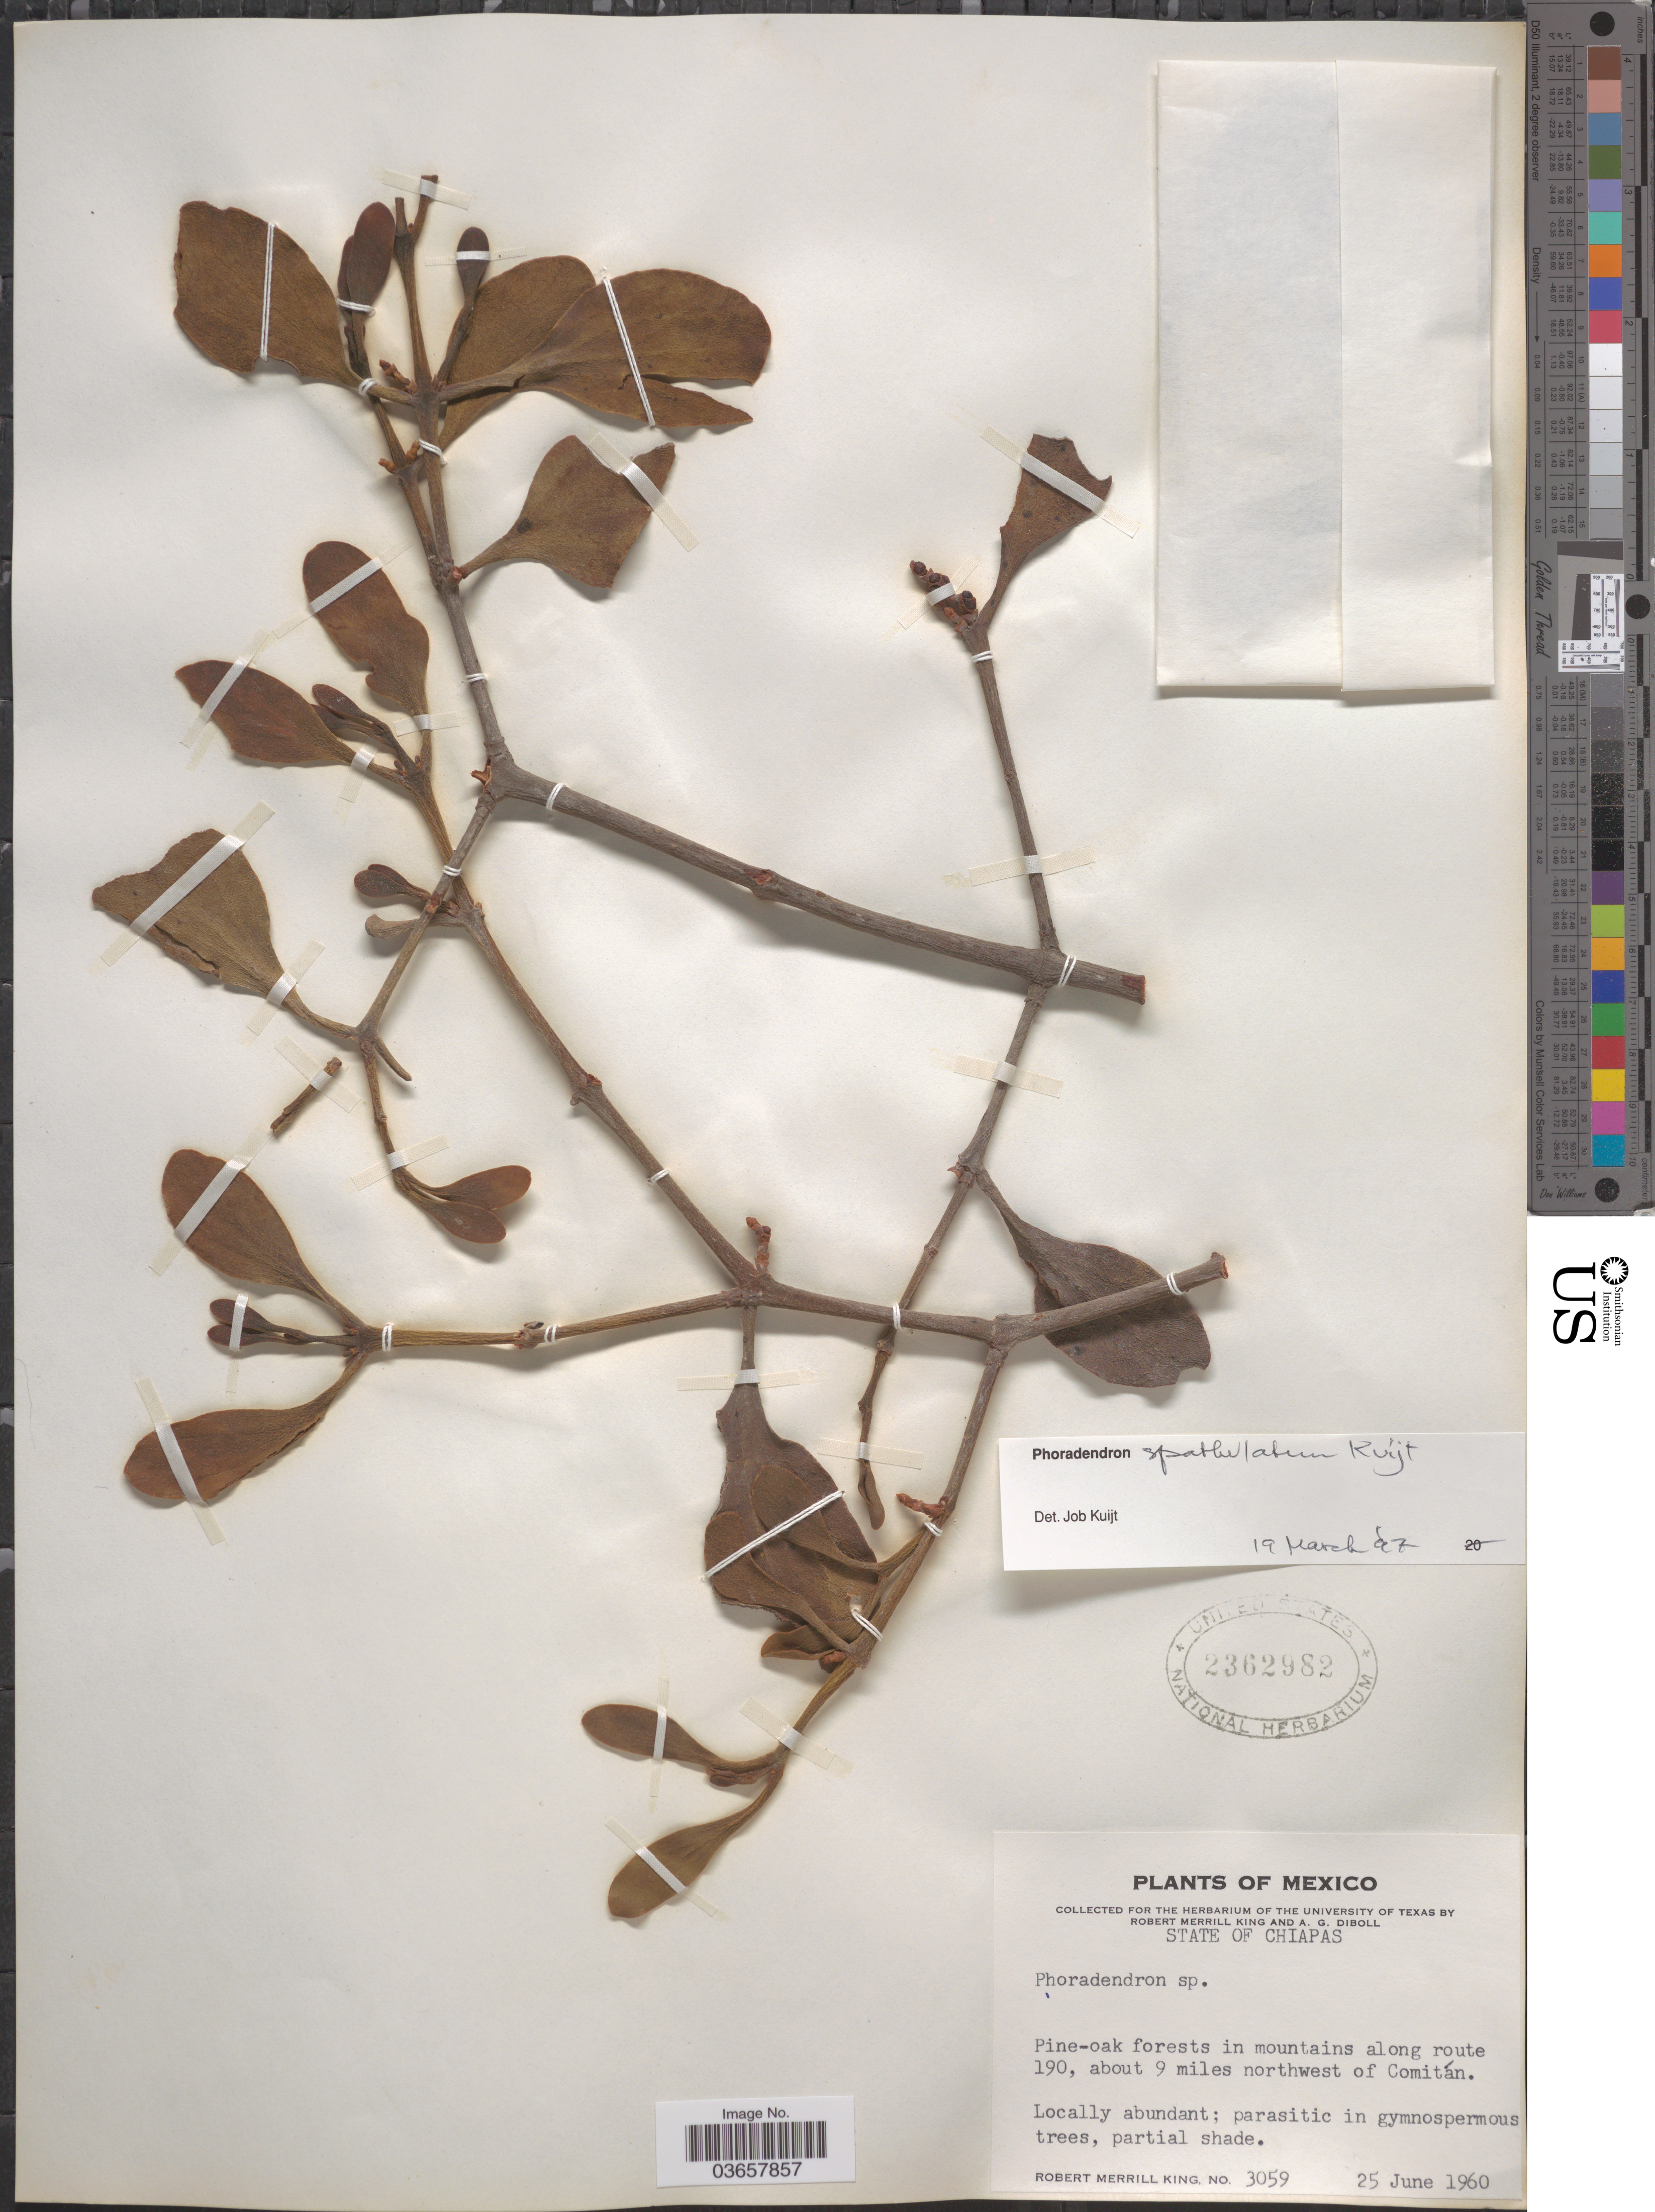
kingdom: Plantae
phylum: Tracheophyta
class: Magnoliopsida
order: Santalales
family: Viscaceae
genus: Phoradendron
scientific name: Phoradendron spathulatum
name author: Kuijt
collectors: R. M. King & A. Diboll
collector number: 3059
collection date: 1960-06-25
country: Mexico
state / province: Chiapas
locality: Pine-oak forests in mountains along route 190, about 9 miles northwest of Comitán.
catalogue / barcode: US 2362982